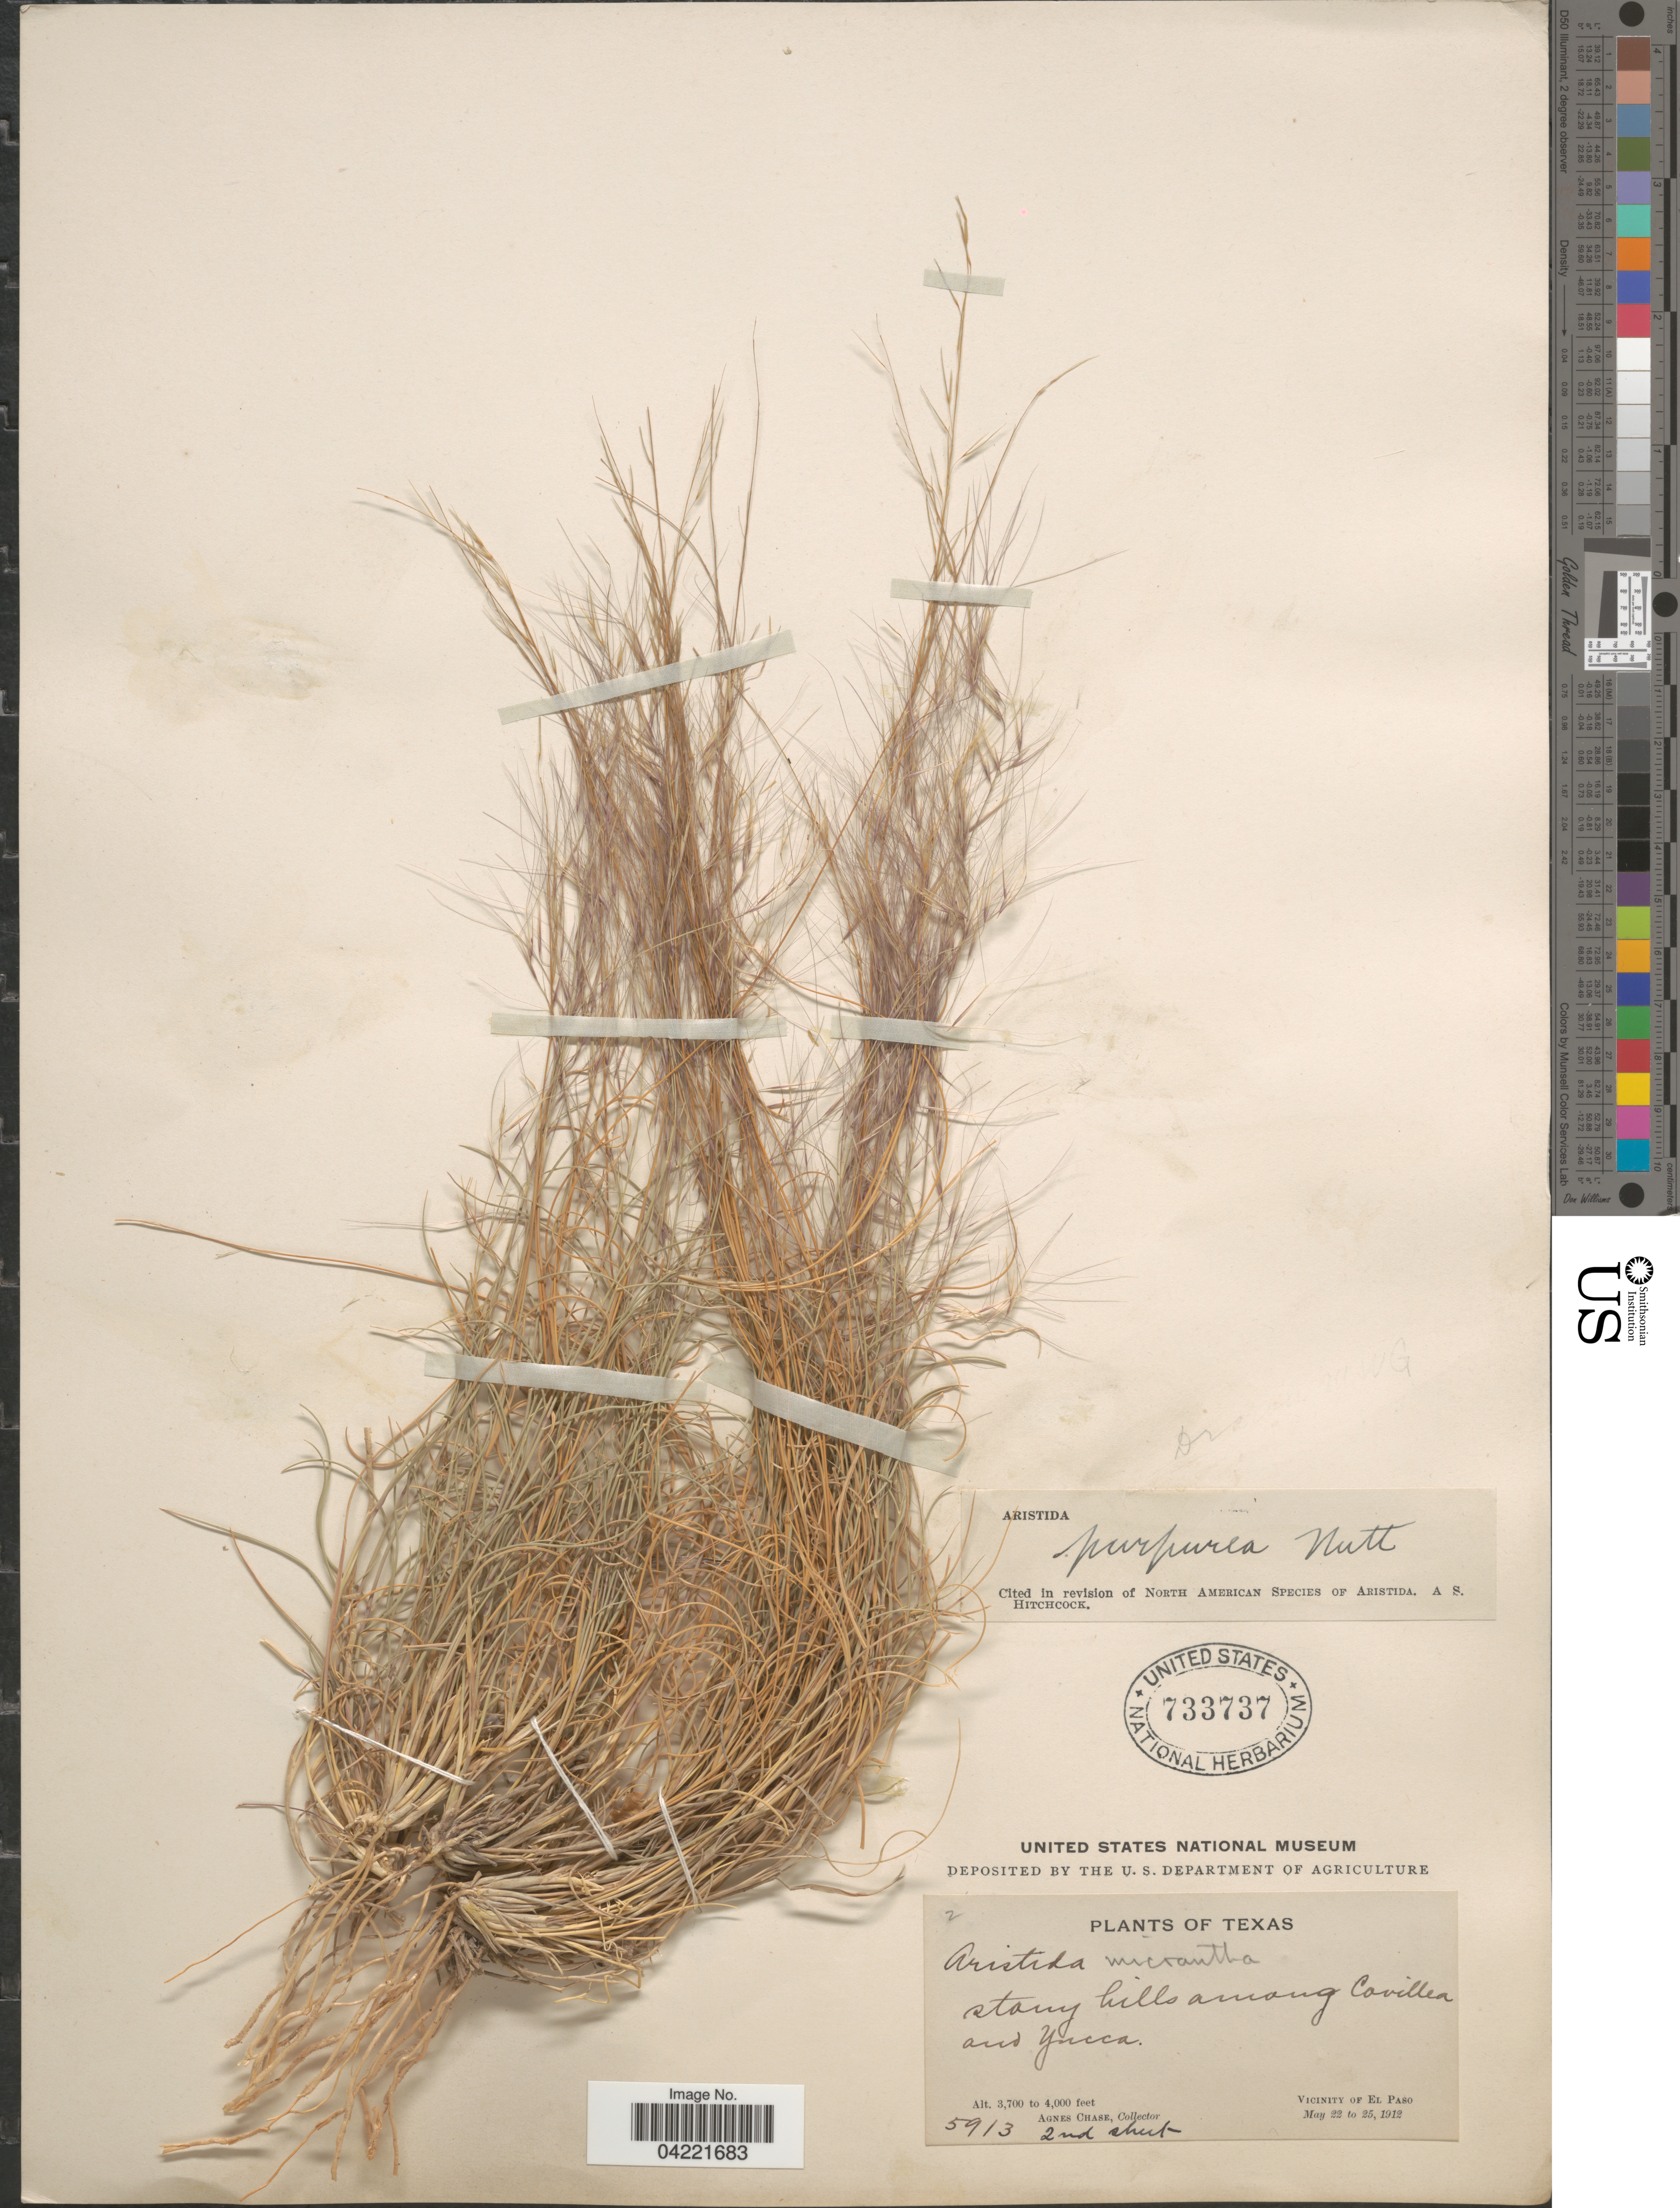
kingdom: Plantae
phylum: Tracheophyta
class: Liliopsida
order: Poales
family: Poaceae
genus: Aristida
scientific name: Aristida purpurea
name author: Nutt.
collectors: A. Chase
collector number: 5913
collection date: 1912-05-22/1912-05-25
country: United States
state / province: Texas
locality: Vicinity of El Paso.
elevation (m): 1128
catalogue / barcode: US 733737